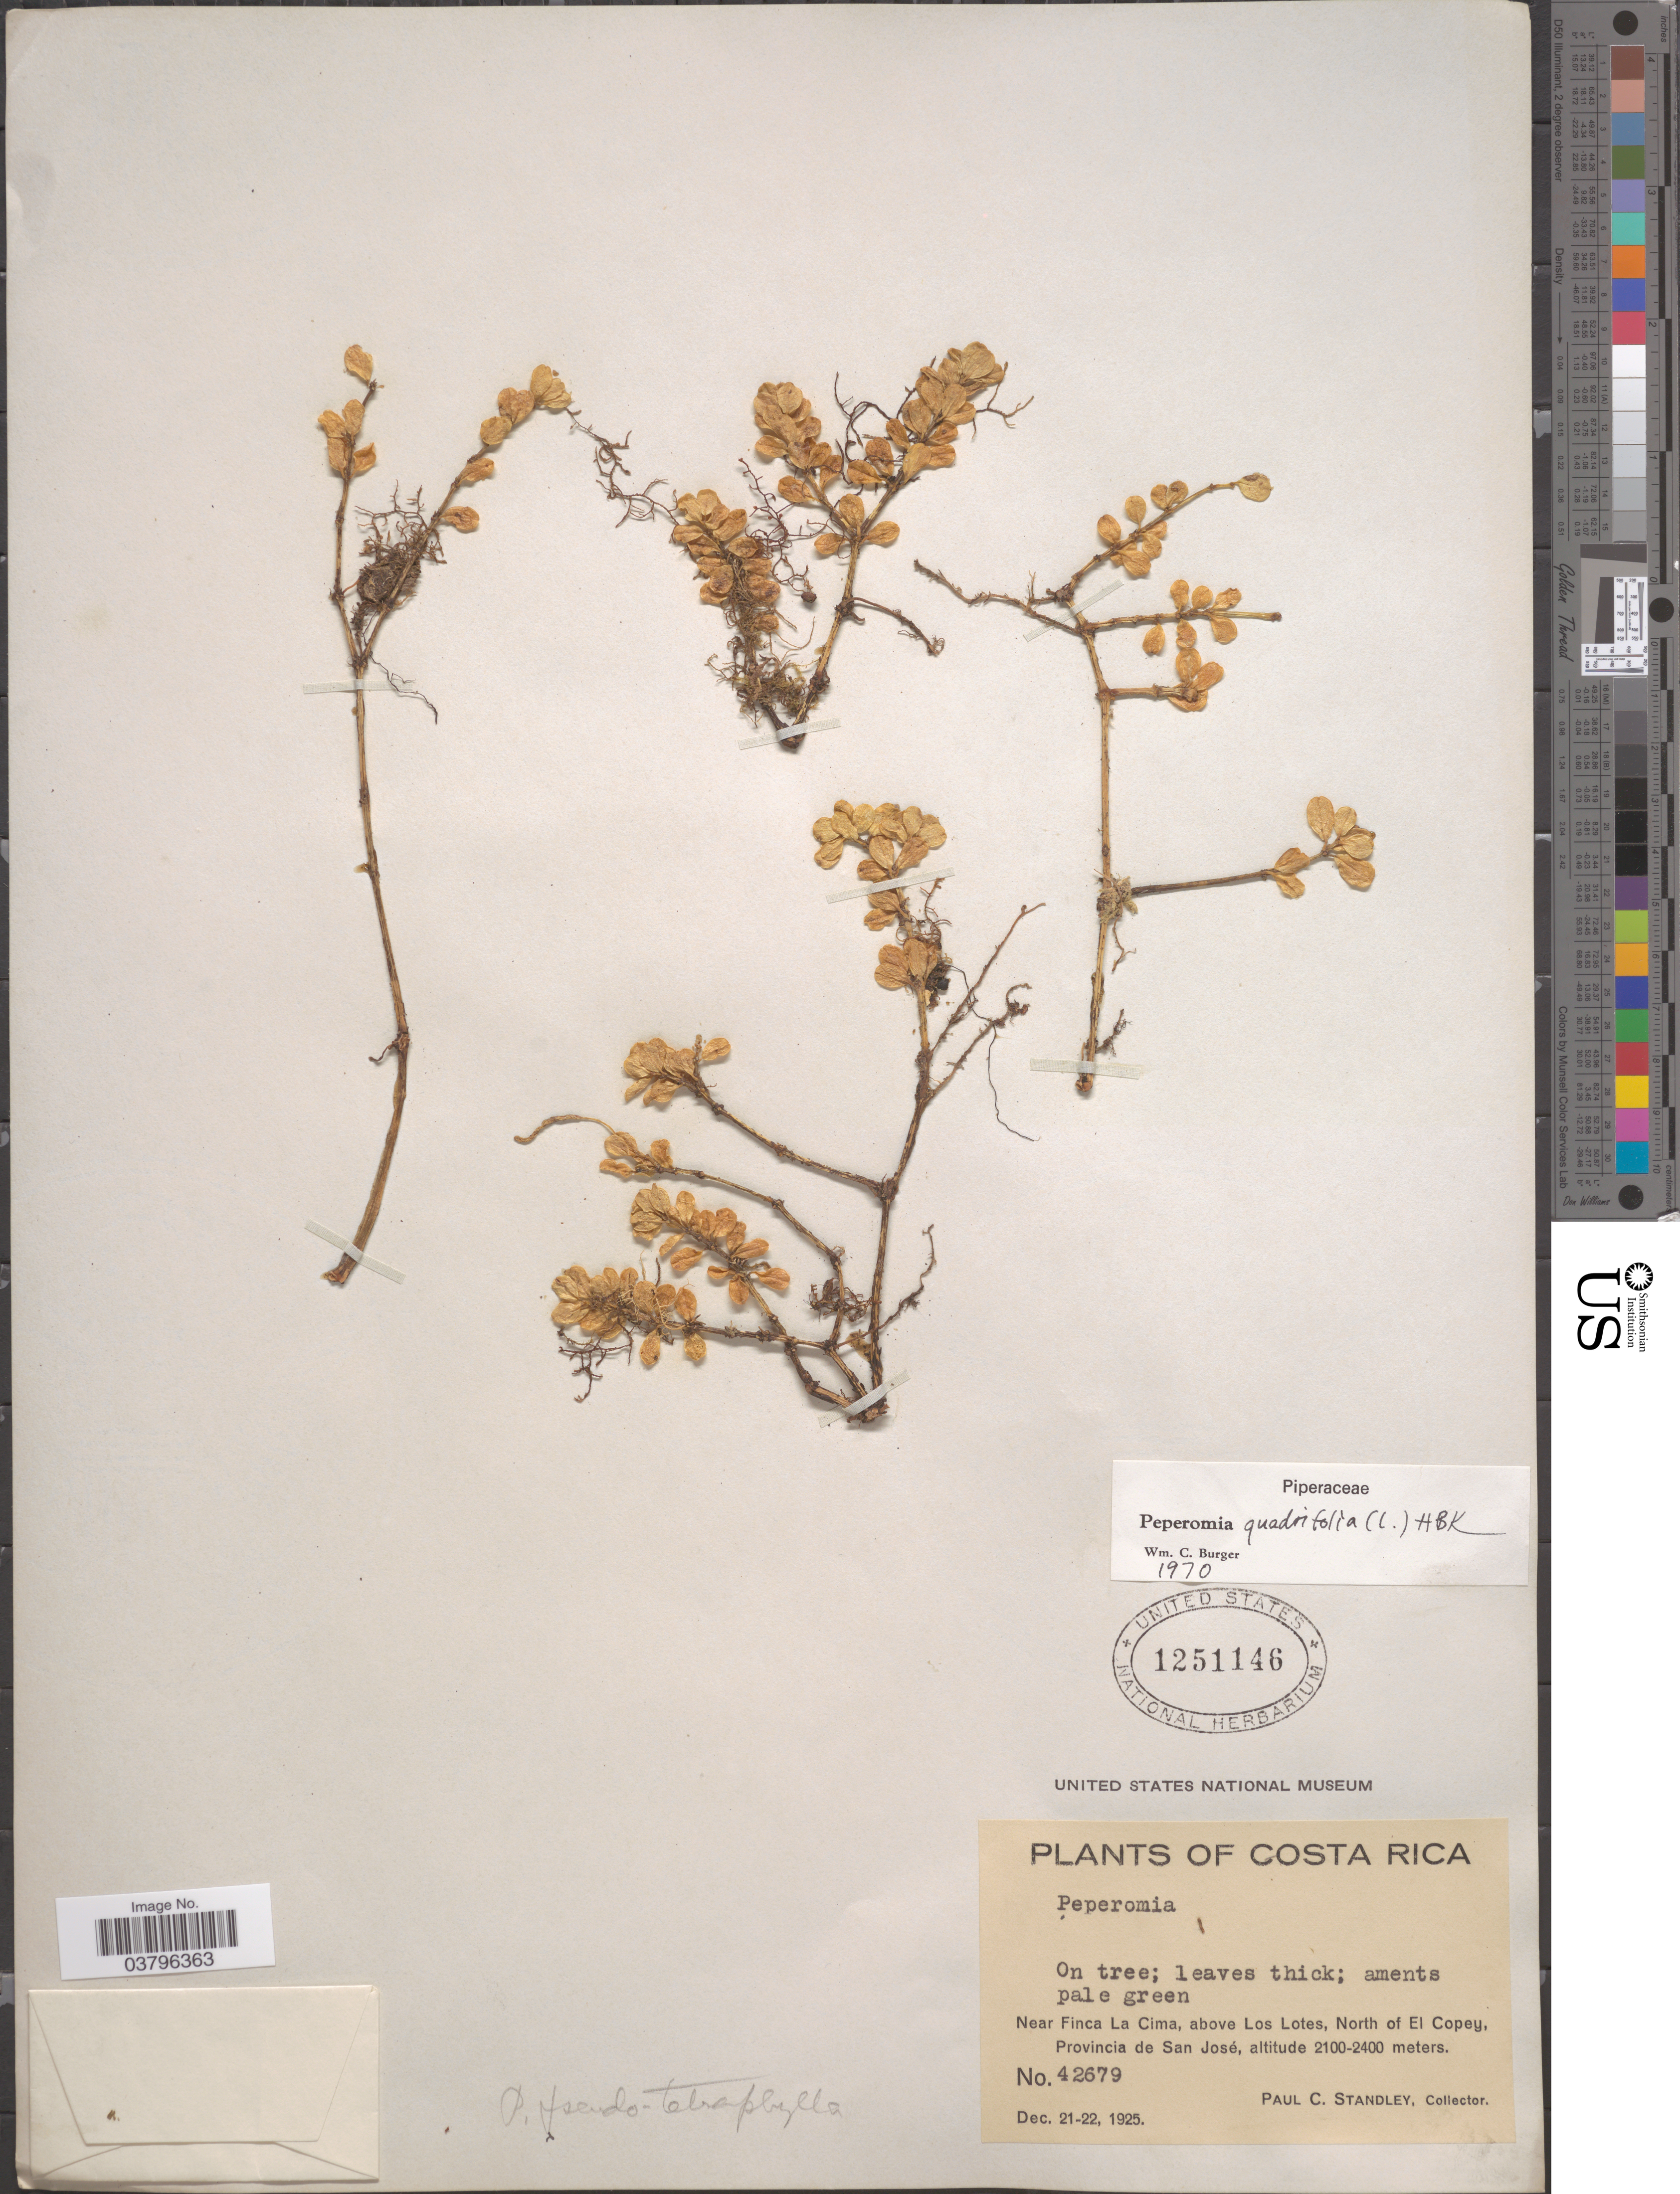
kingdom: Plantae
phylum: Tracheophyta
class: Magnoliopsida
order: Piperales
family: Piperaceae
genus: Peperomia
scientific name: Peperomia quadrifolia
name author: (L.) Kunth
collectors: P. C. Standley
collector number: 42679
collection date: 1925-12-21/1925-12-22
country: Costa Rica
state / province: San José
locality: Near Finca La Cima, above Los Lotes, North of El Copey.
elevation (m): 2100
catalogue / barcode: US 1251146